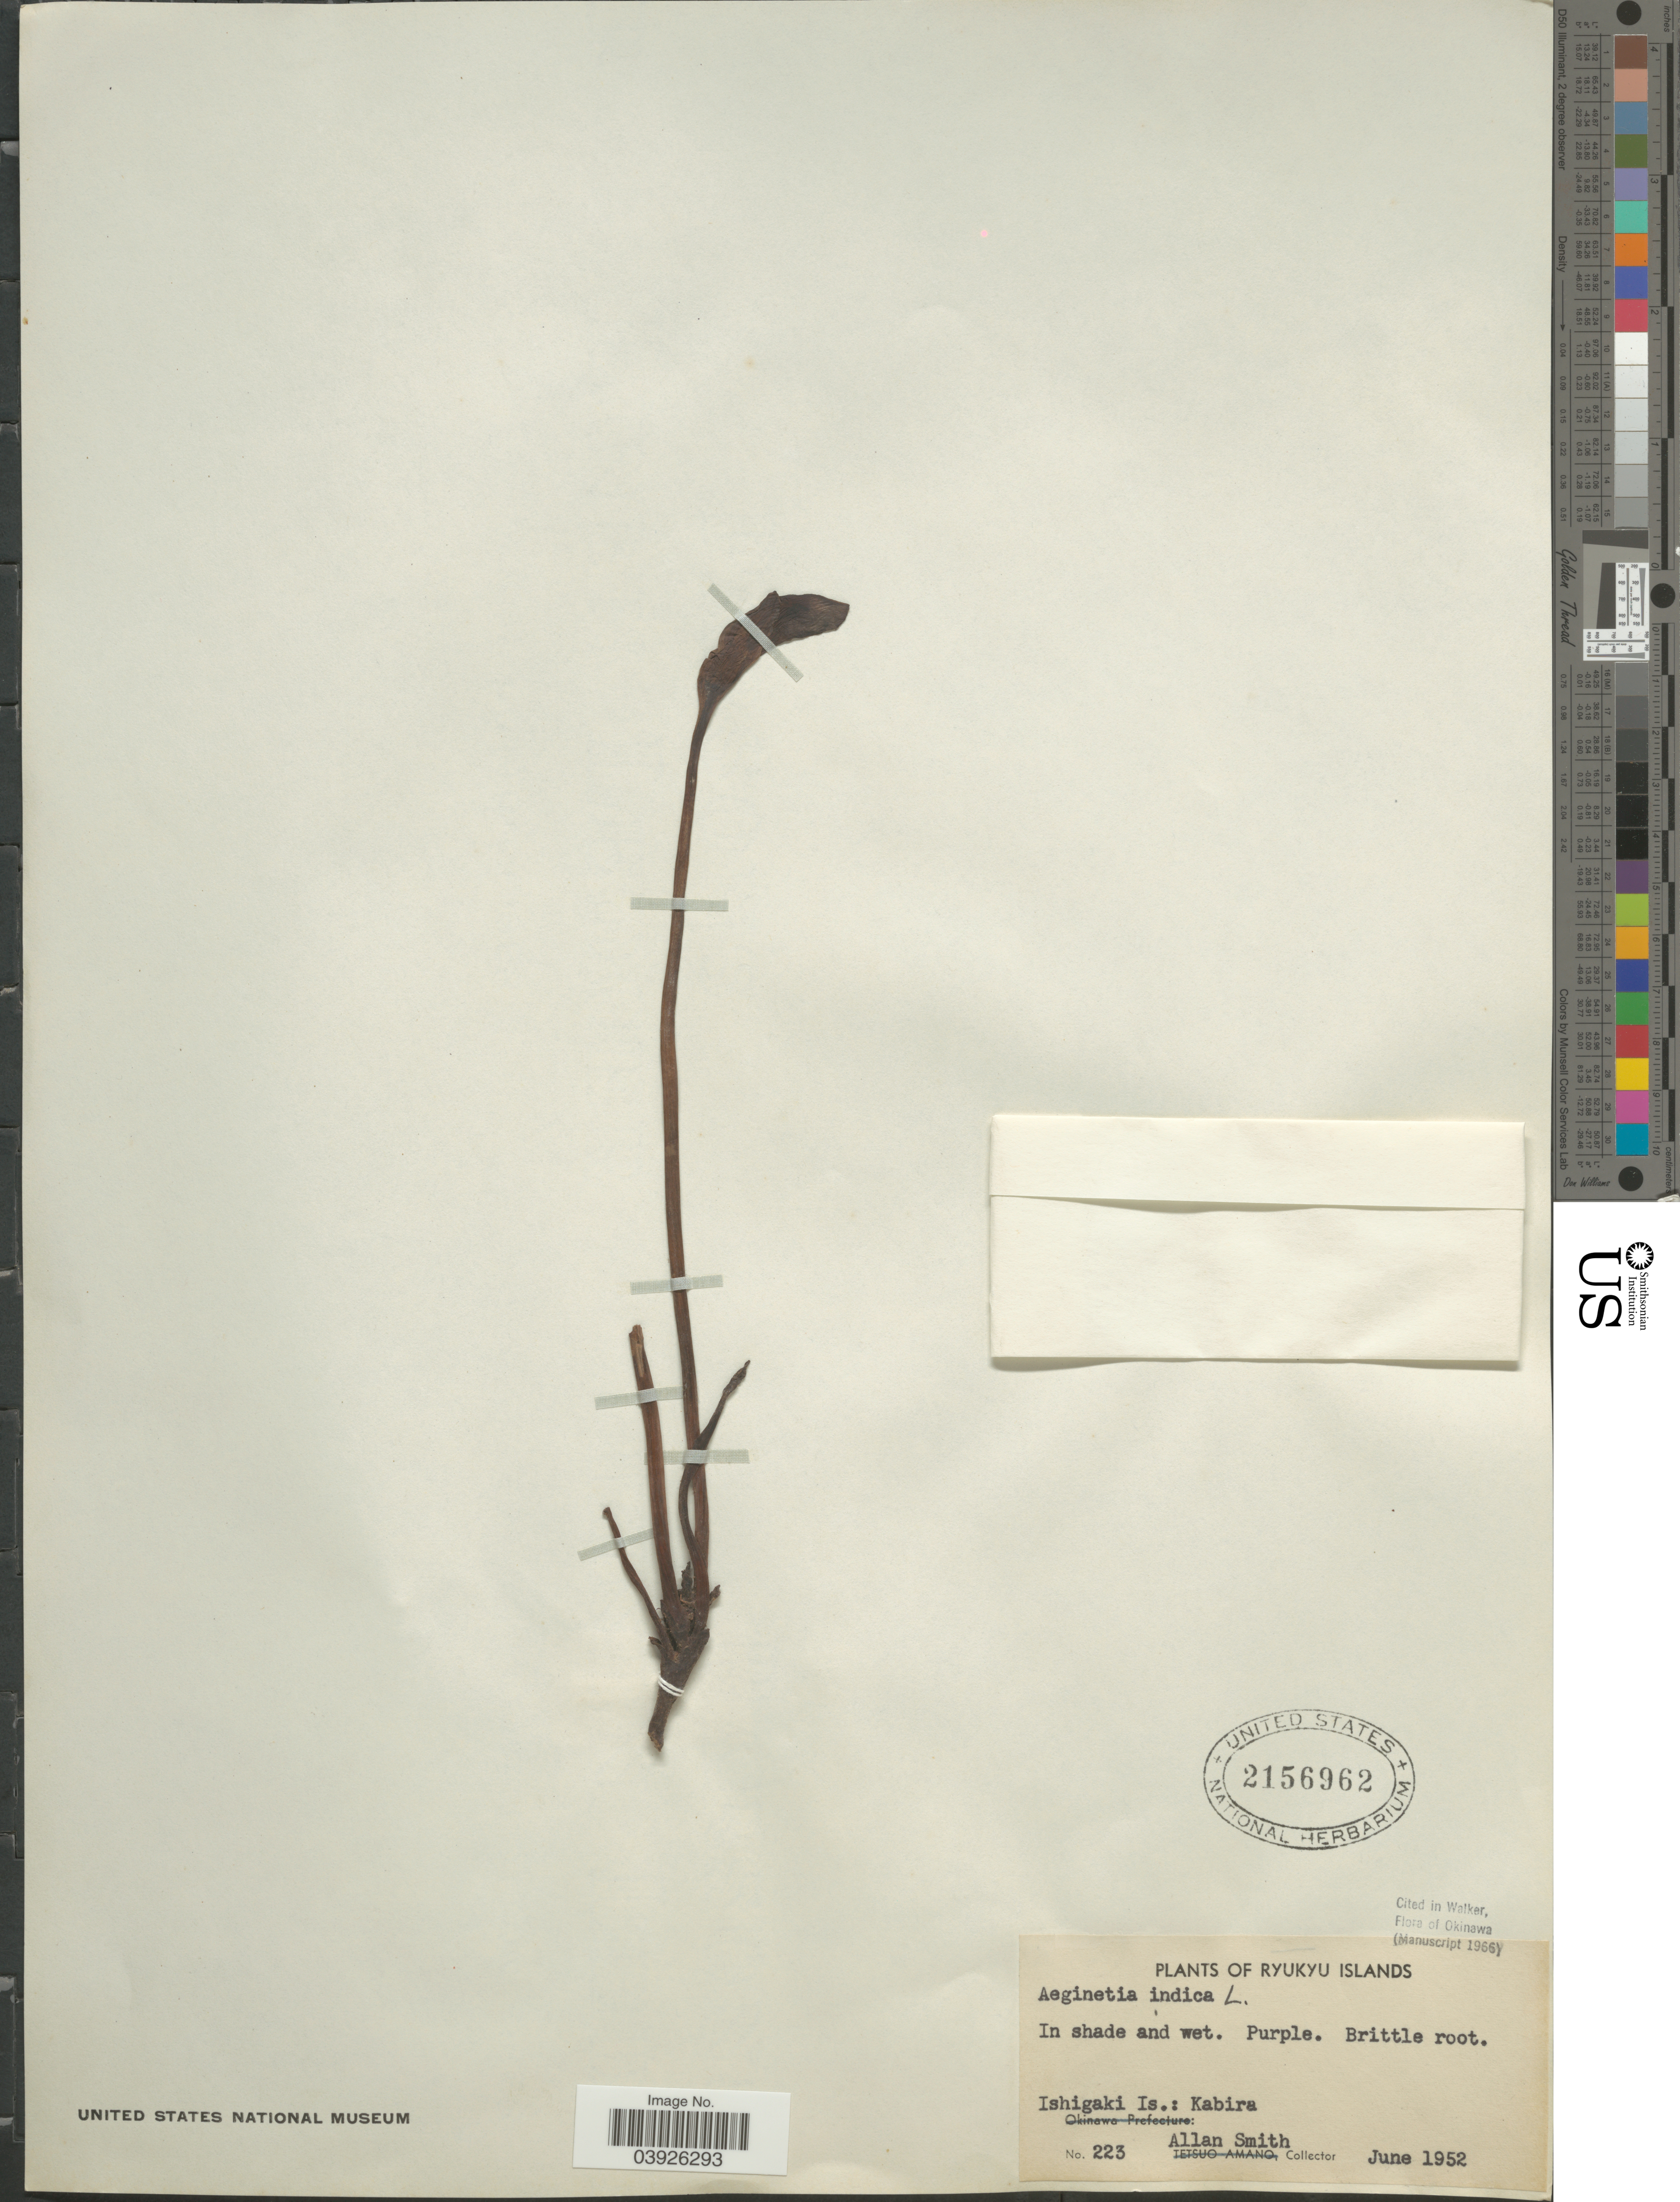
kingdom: Plantae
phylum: Tracheophyta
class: Magnoliopsida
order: Lamiales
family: Orobanchaceae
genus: Aeginetia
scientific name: Aeginetia indica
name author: L.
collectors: A. Smith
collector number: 223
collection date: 1952-06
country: Japan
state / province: Okinawa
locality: Ryukyu Islands. Ishigaki Is.: Kabira.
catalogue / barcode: US 2156962